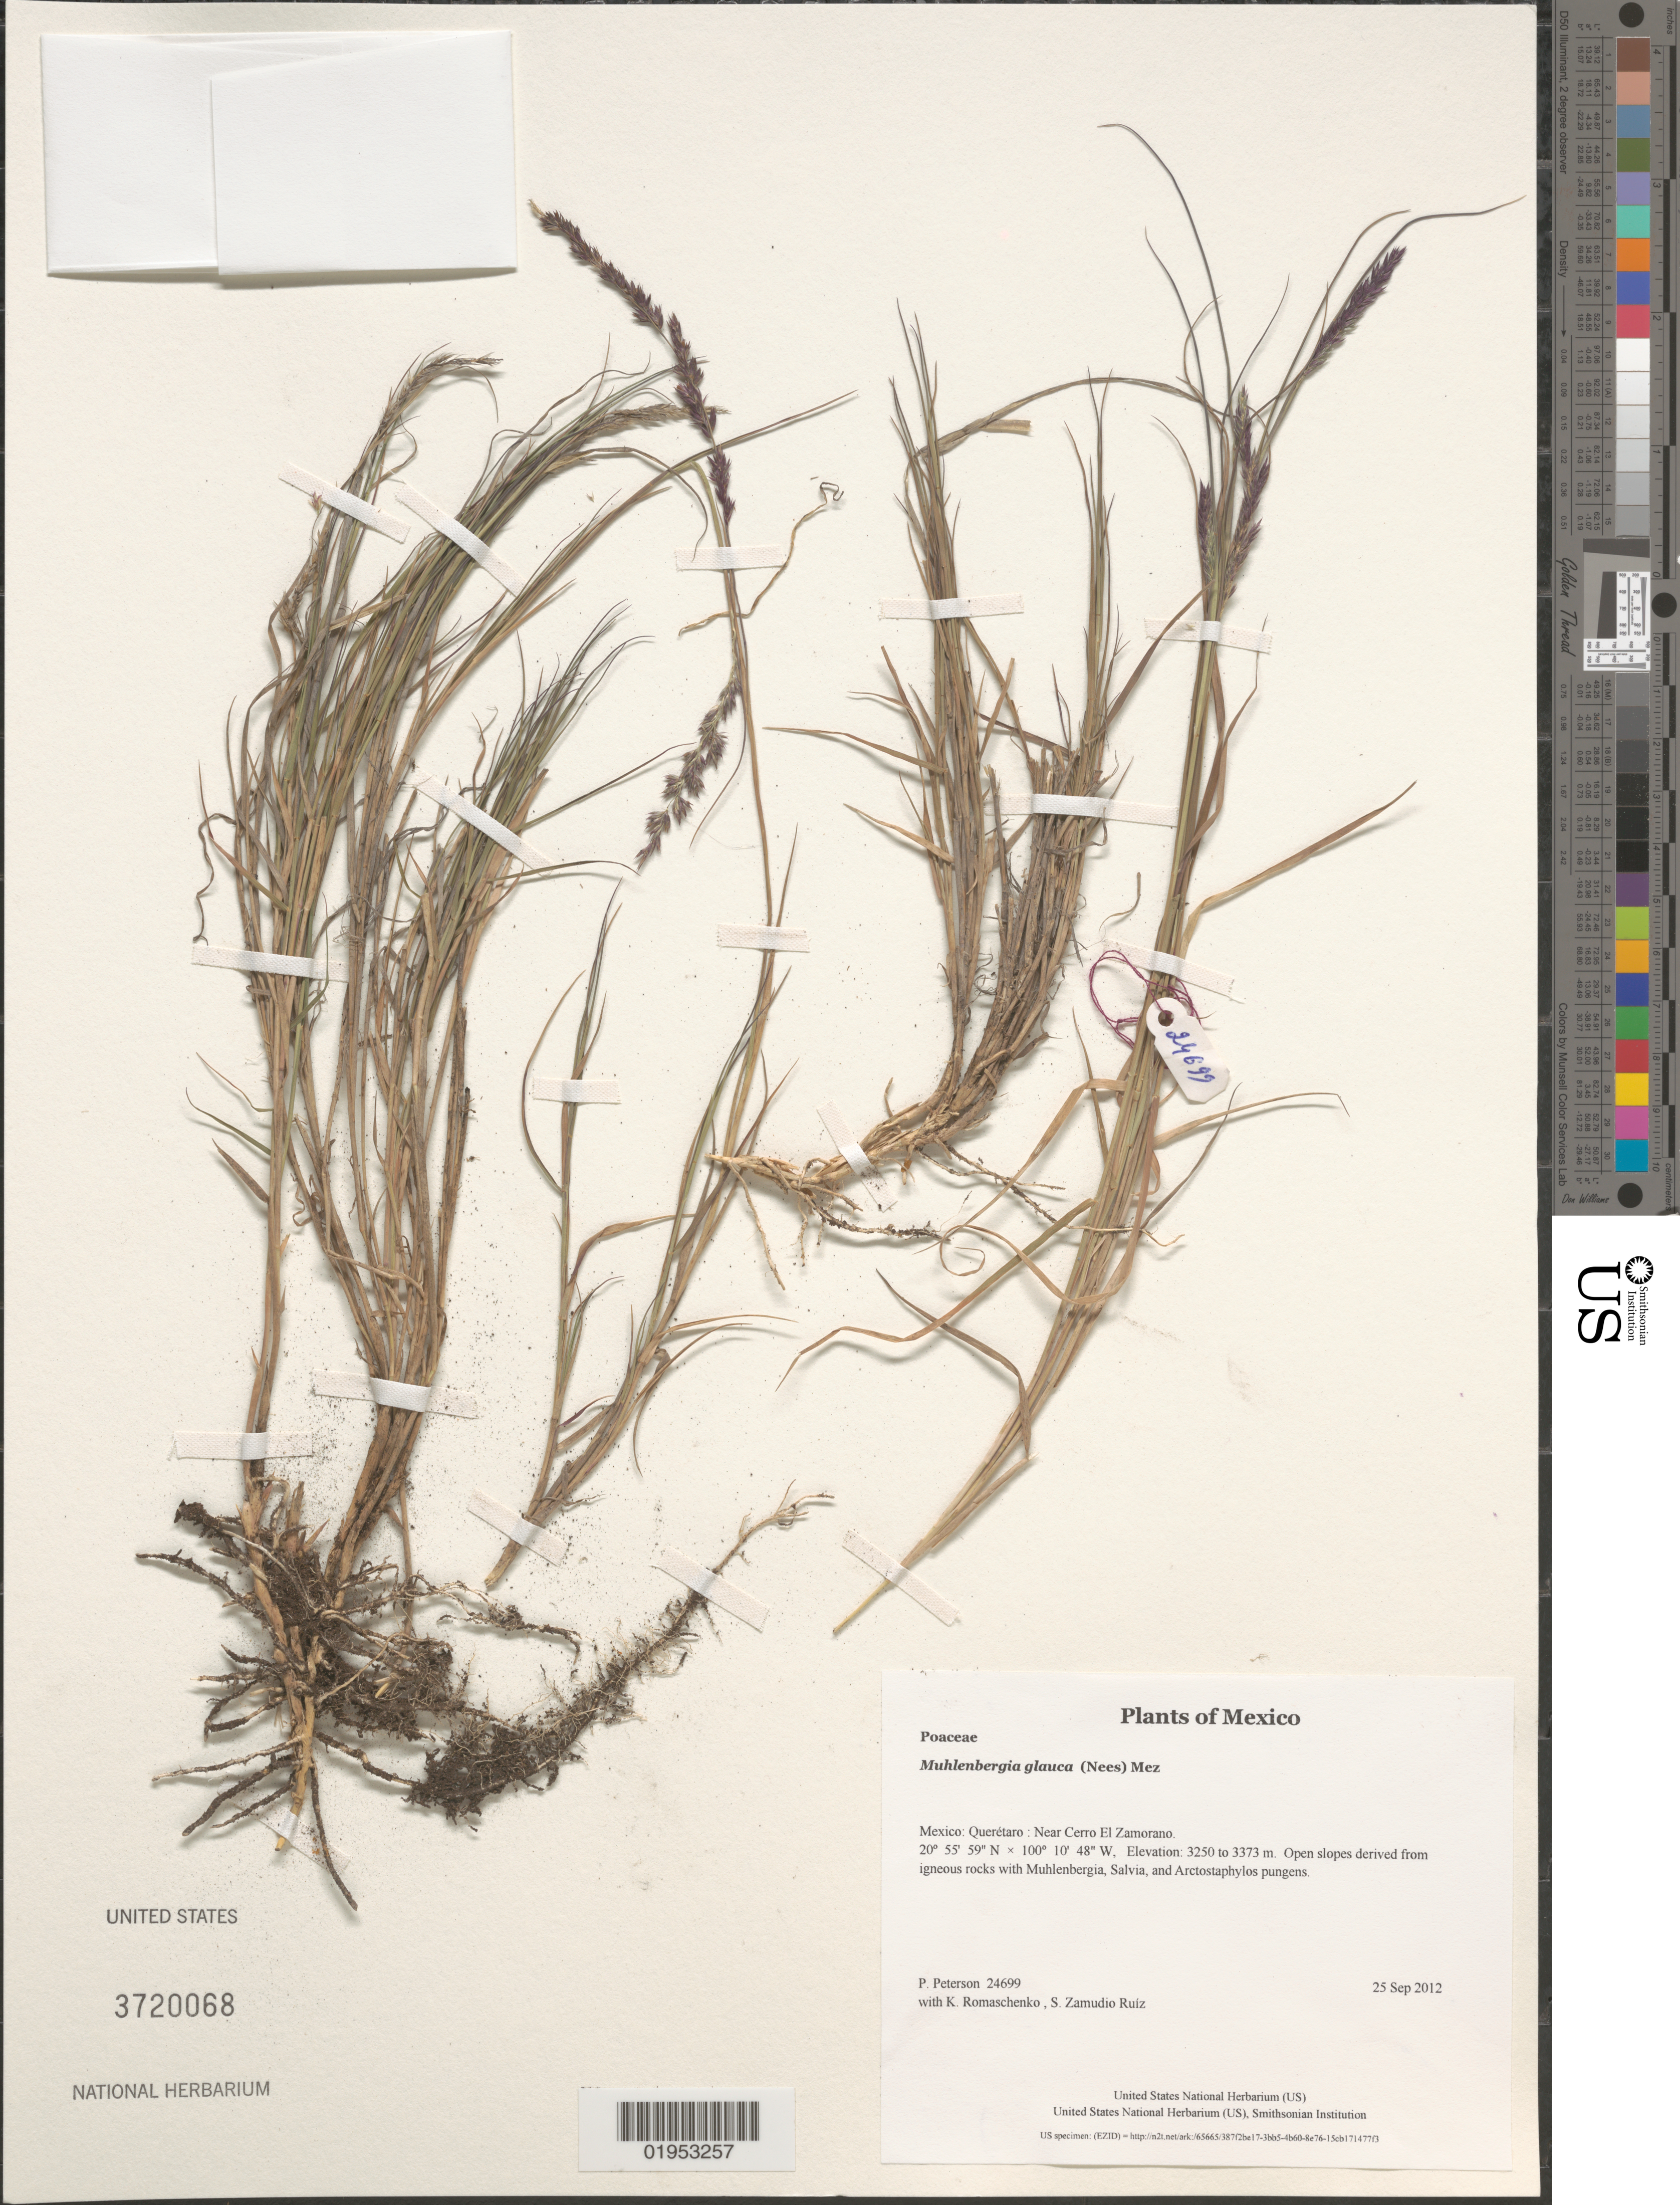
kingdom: Plantae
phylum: Tracheophyta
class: Liliopsida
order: Poales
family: Poaceae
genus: Muhlenbergia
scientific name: Muhlenbergia glauca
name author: (Nees) Mez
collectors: P. M. Peterson, K. Romaschenko & S. Zamudio Ruíz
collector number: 24699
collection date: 2012-09-25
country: Mexico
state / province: Querétaro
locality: Near Cerro El Zamorano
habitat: Open slopes derived from igneous rocks with Muhlenbergia, Salvia, and Arctostaphylos pungens.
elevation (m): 3250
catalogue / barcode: US 3720068